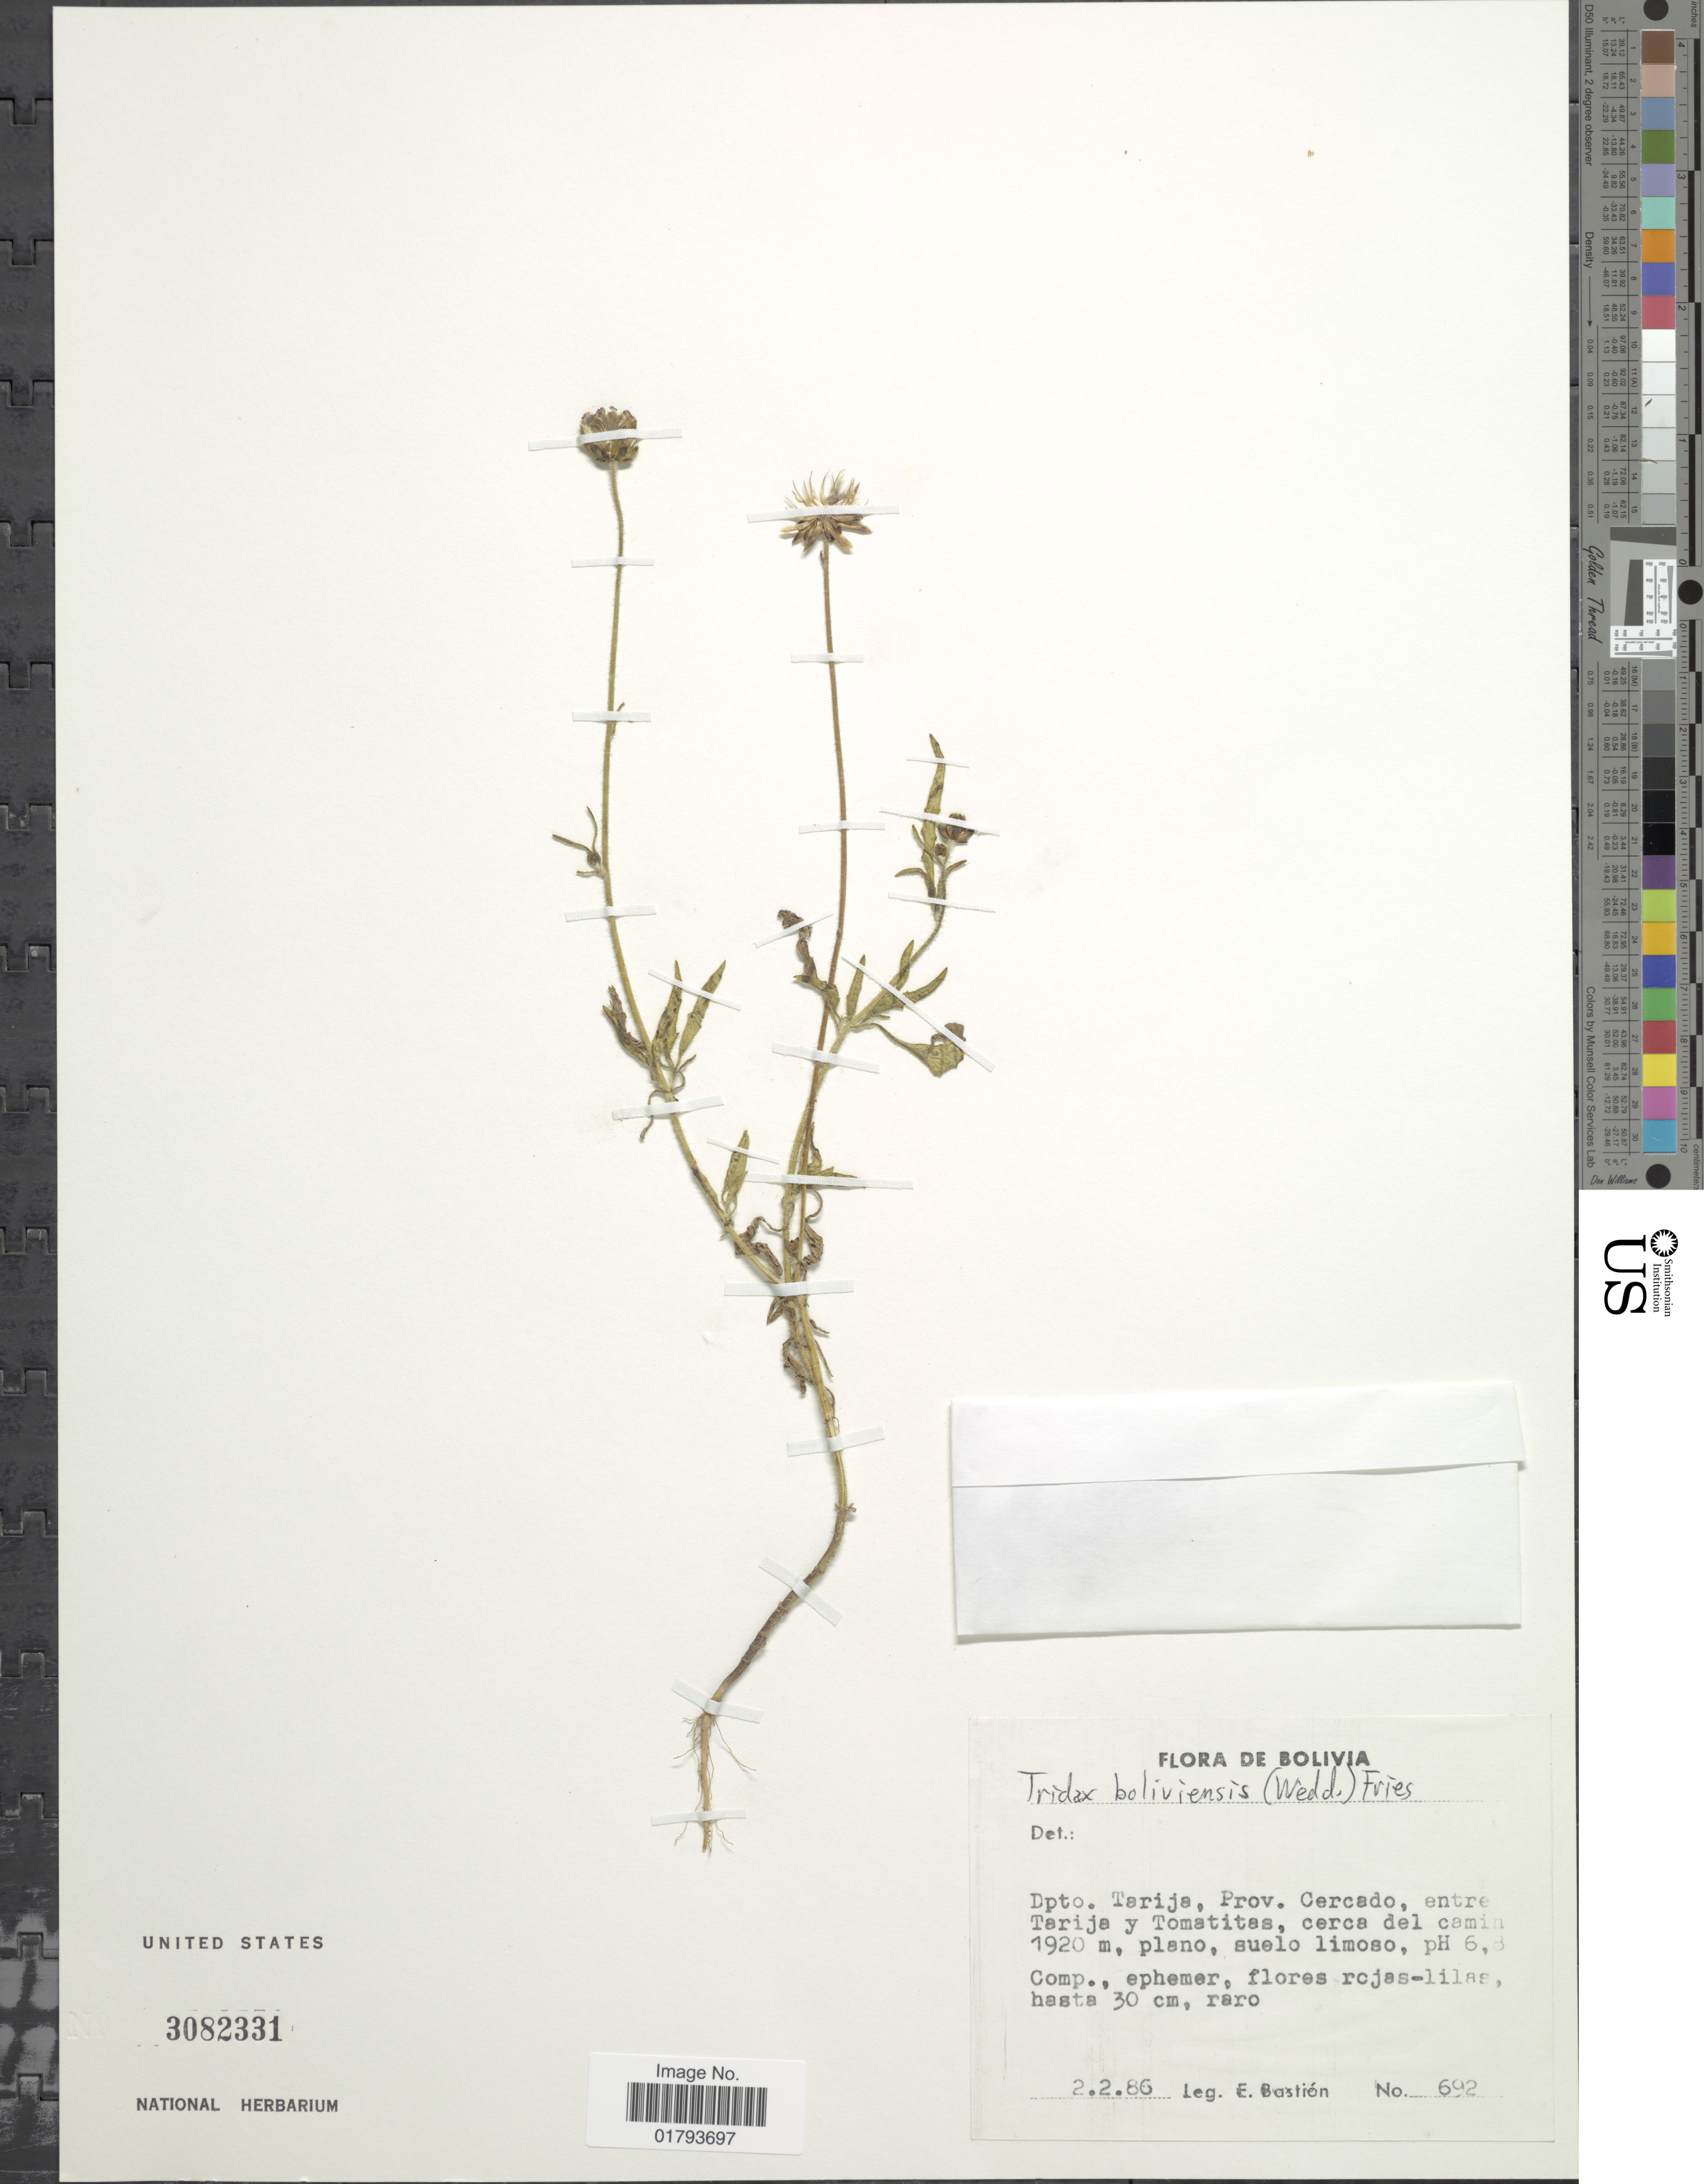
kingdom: Plantae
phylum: Tracheophyta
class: Magnoliopsida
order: Asterales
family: Asteraceae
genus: Tridax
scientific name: Tridax boliviensis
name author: (Wedd.) R.E. Fr.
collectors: E. Bastion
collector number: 692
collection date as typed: Transcribed d/m/y: 2/2/86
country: Bolivia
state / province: Tarija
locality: Prov. Cercado, entre Tarija y Tomatitas, cerca del camin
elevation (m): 1920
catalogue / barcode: US 3082331